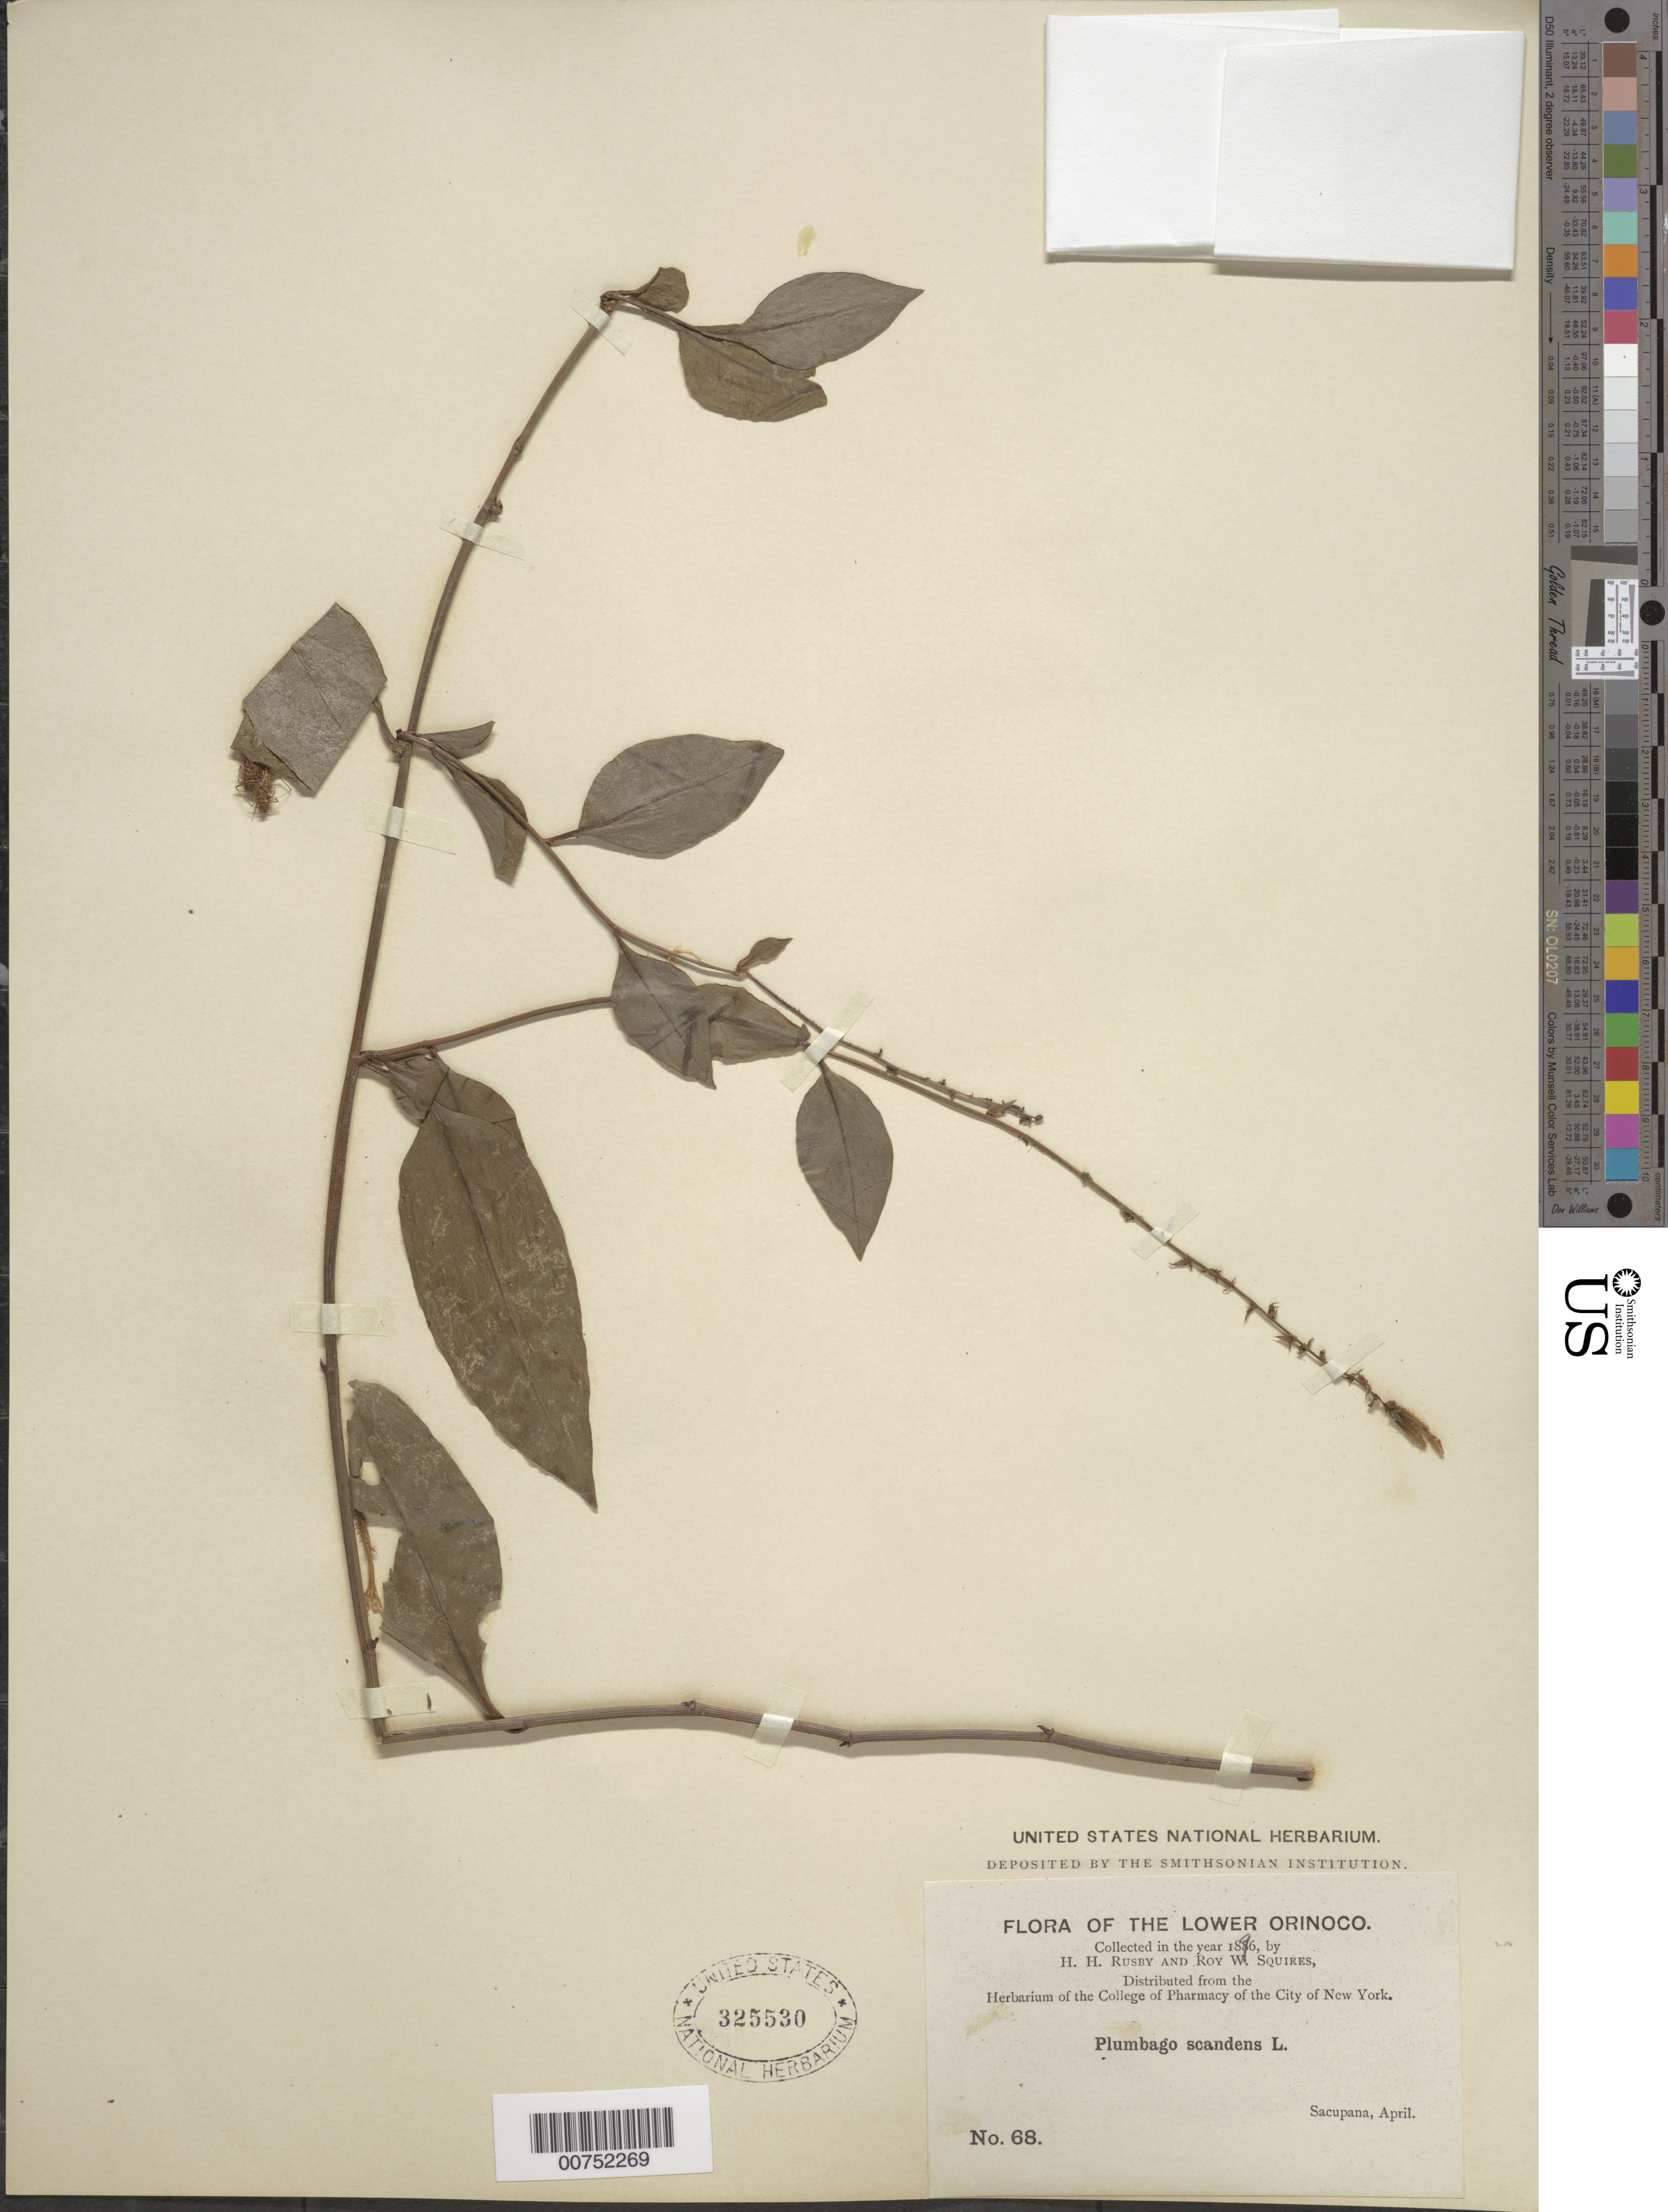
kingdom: Plantae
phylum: Tracheophyta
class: Magnoliopsida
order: Caryophyllales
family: Plumbaginaceae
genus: Plumbago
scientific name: Plumbago scandens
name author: L.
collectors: H. H. Rusby & R. Squires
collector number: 68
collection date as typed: April 1896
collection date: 1896-04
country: Venezuela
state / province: Delta Amacuro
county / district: Antonio Díaz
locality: Lower Orinoco, Sacupana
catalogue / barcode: US 325530